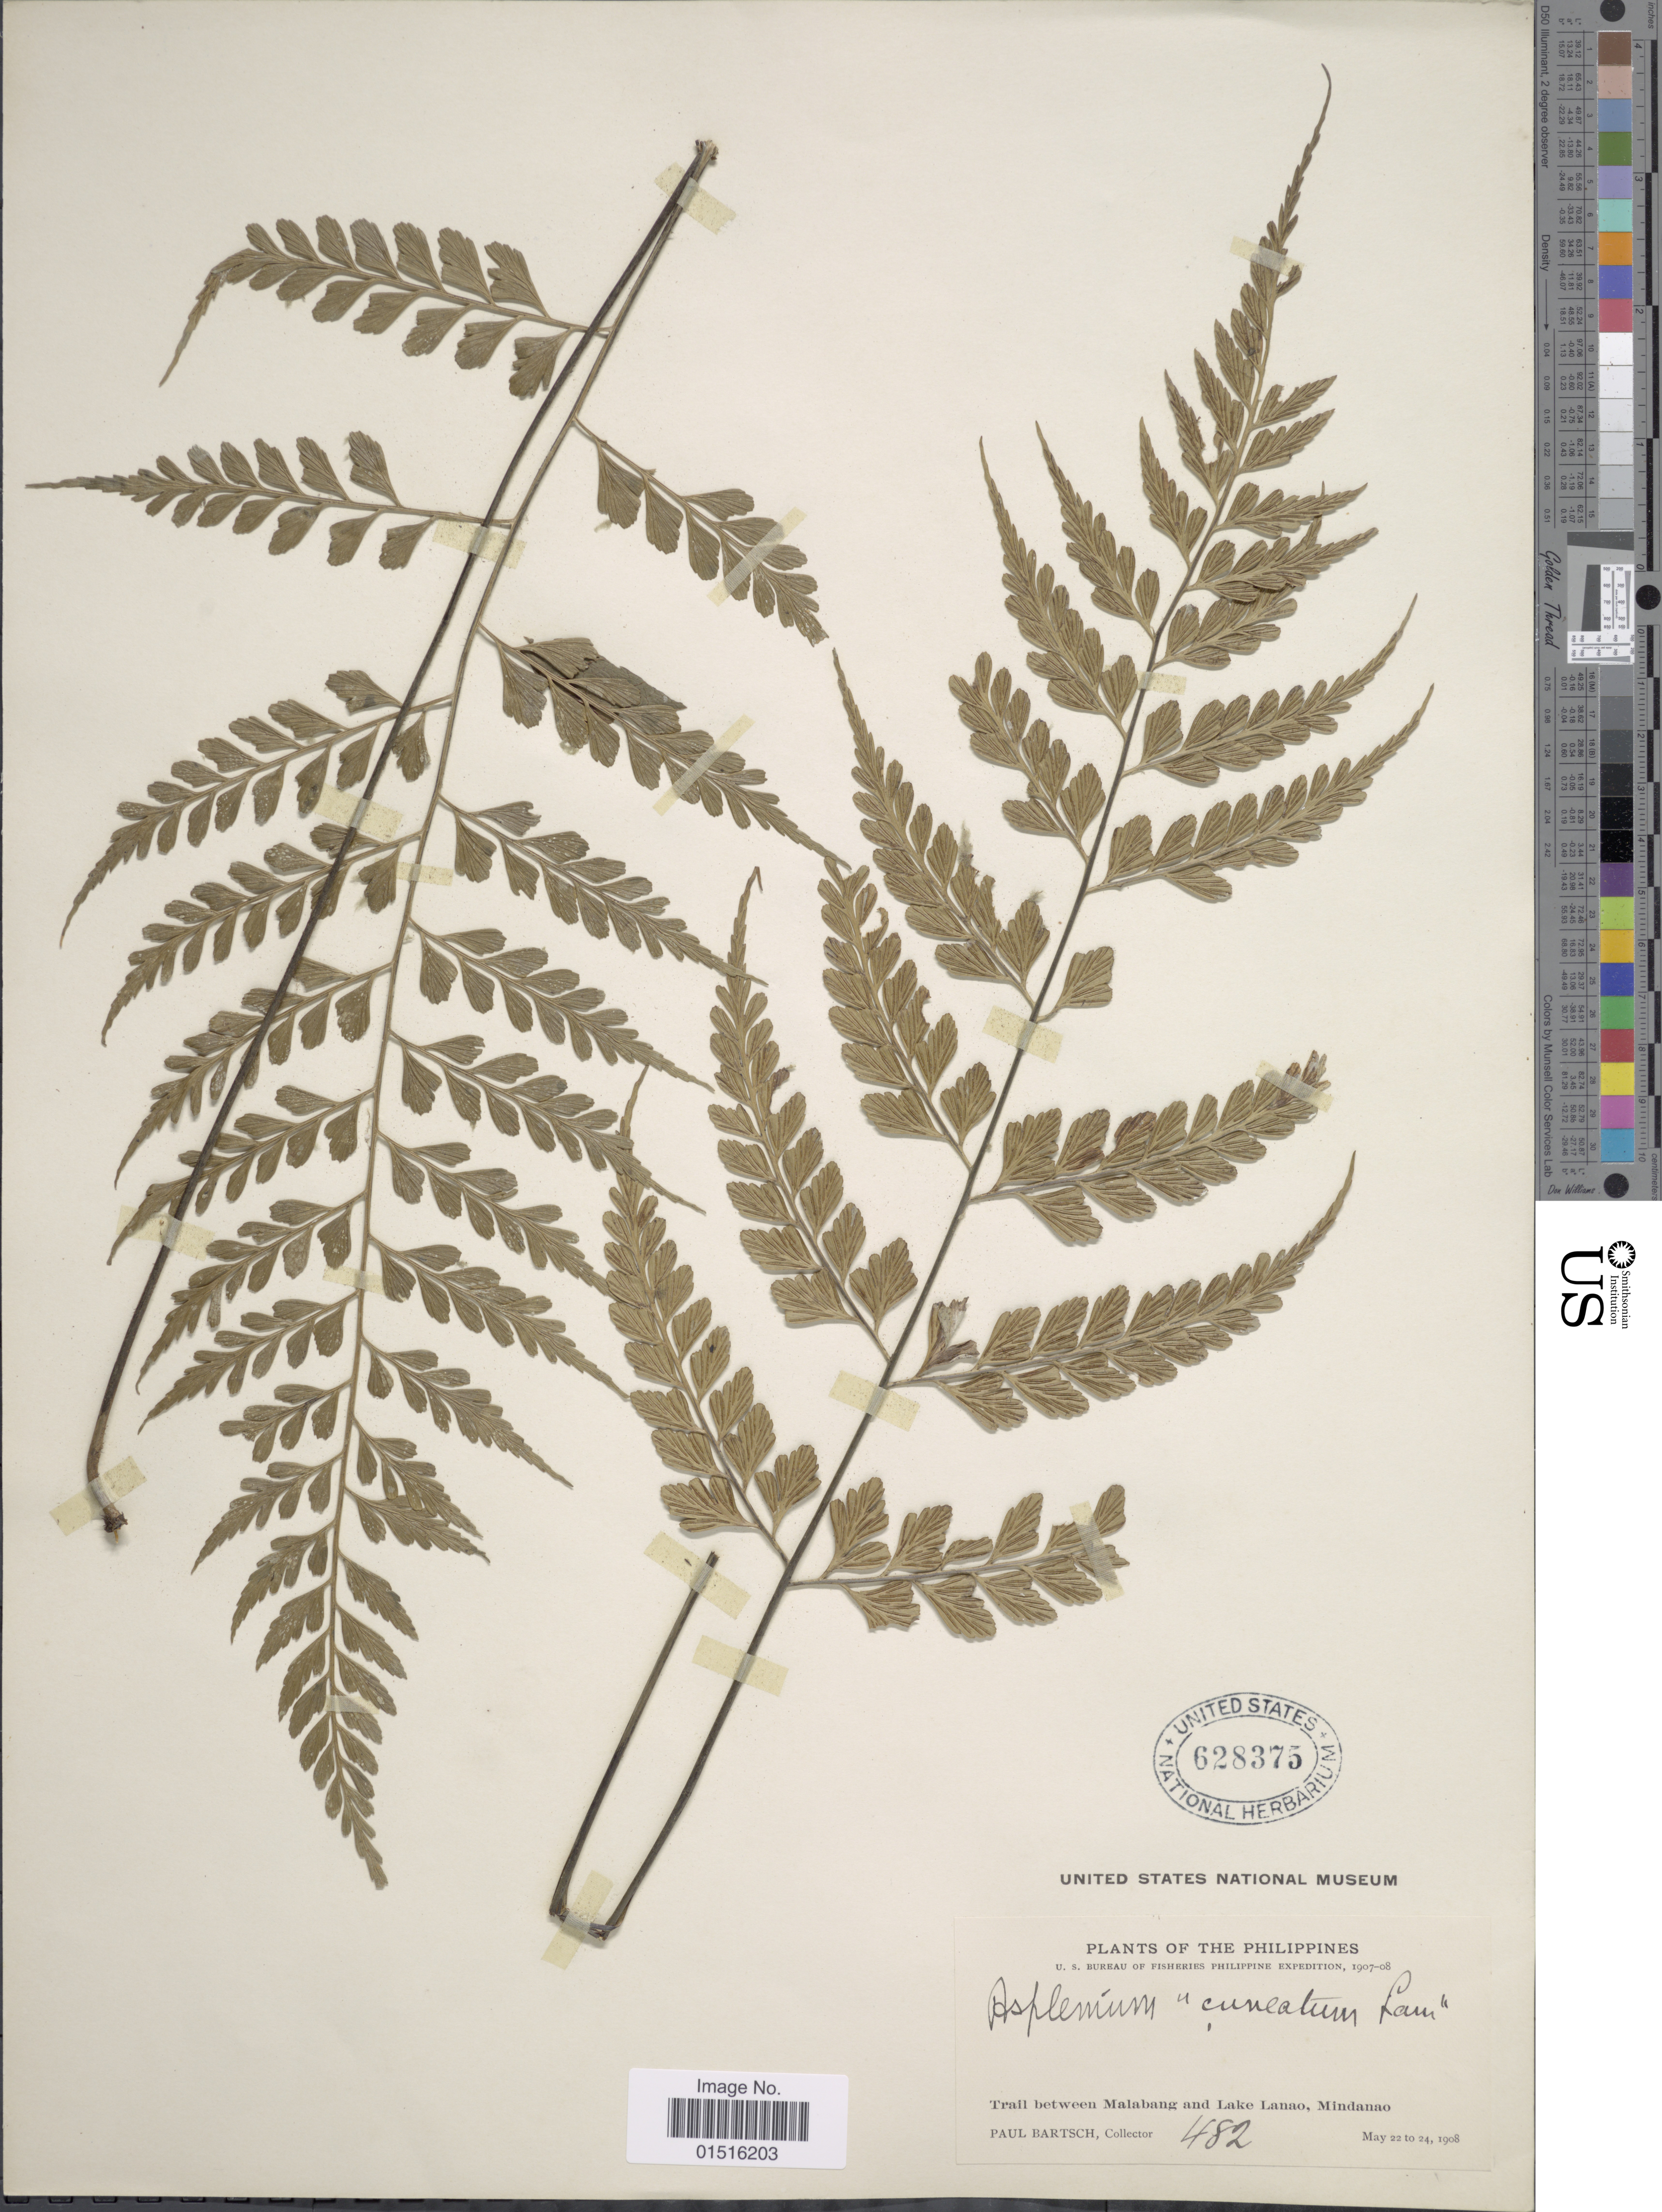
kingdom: Plantae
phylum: Tracheophyta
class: Polypodiopsida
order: Polypodiales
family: Aspleniaceae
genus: Asplenium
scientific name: Asplenium cuneatum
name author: Lam.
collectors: P. Bartsch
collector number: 482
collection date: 1908-05-22/1908-05-24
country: Philippines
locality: Trail between Malabang and Lake Lanao, Mindanao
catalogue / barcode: US 628375